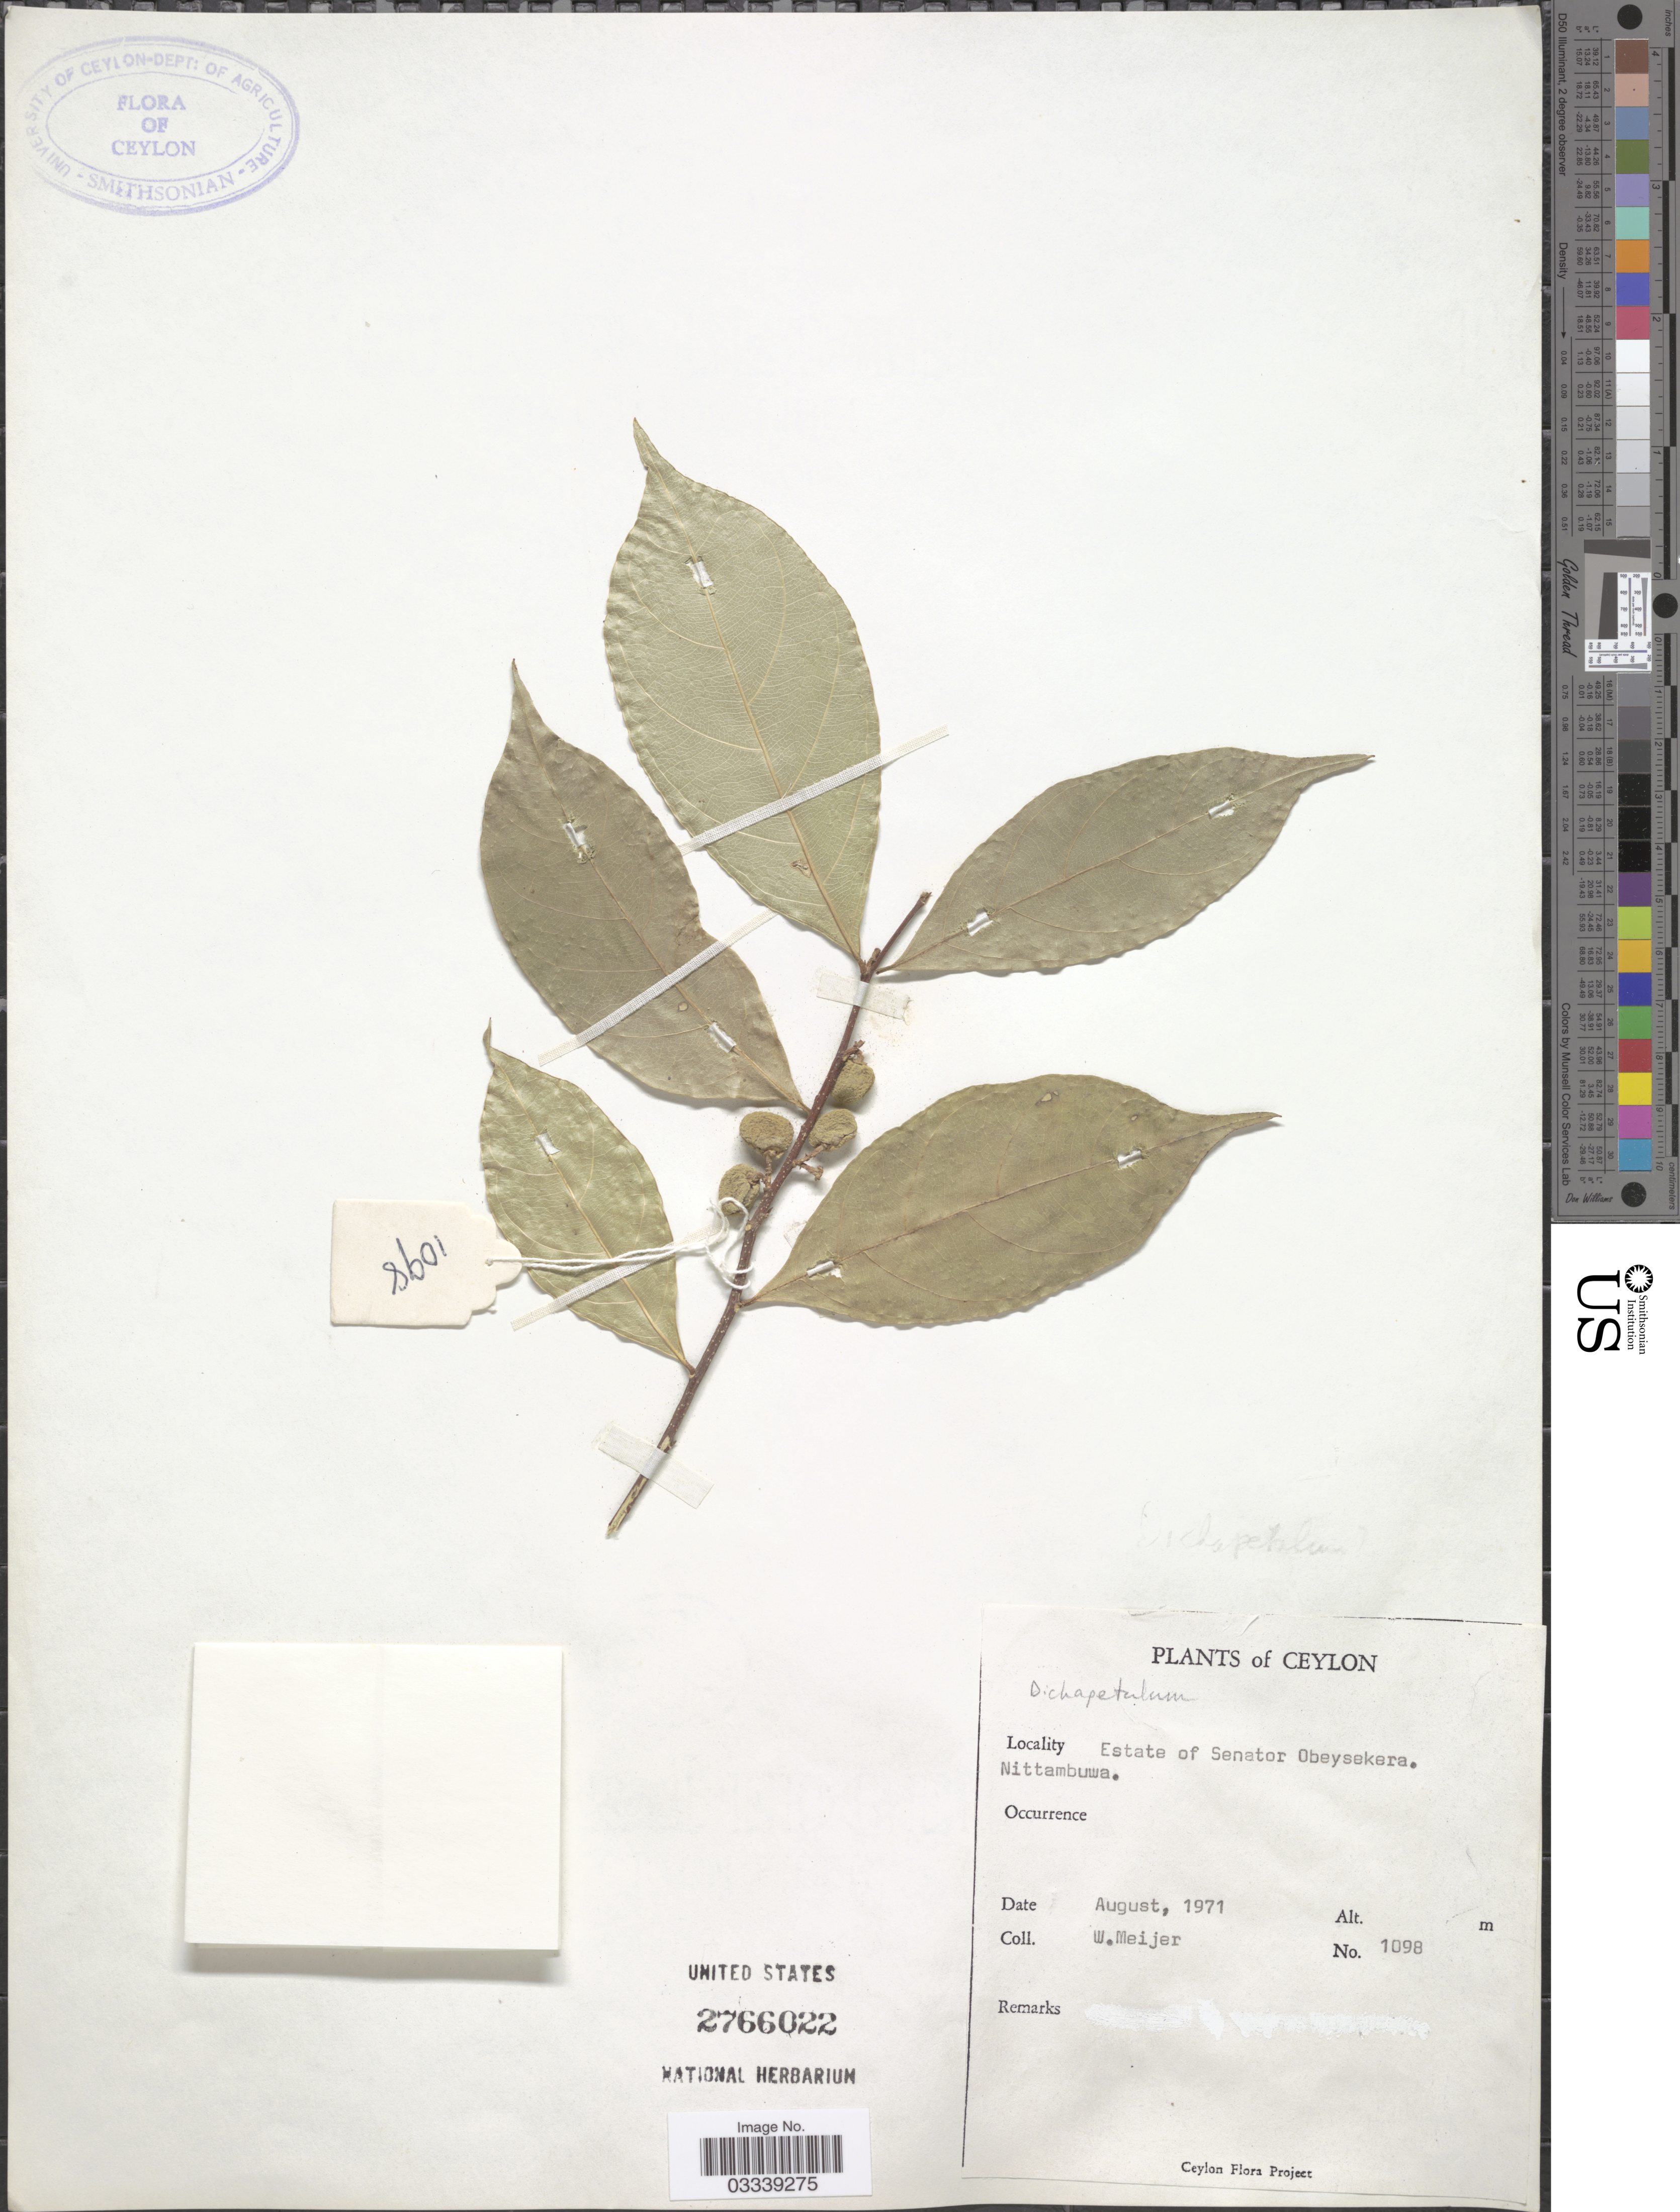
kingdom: Plantae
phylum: Tracheophyta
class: Magnoliopsida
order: Malpighiales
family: Dichapetalaceae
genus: Dichapetalum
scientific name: Dichapetalum gelonioides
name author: (Roxb.) Engl.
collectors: W. Meijer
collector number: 1098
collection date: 1971-08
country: Sri Lanka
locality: Ceylon, Estate of Senator Obeysekera. Nittambuwa.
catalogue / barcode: US 2766022